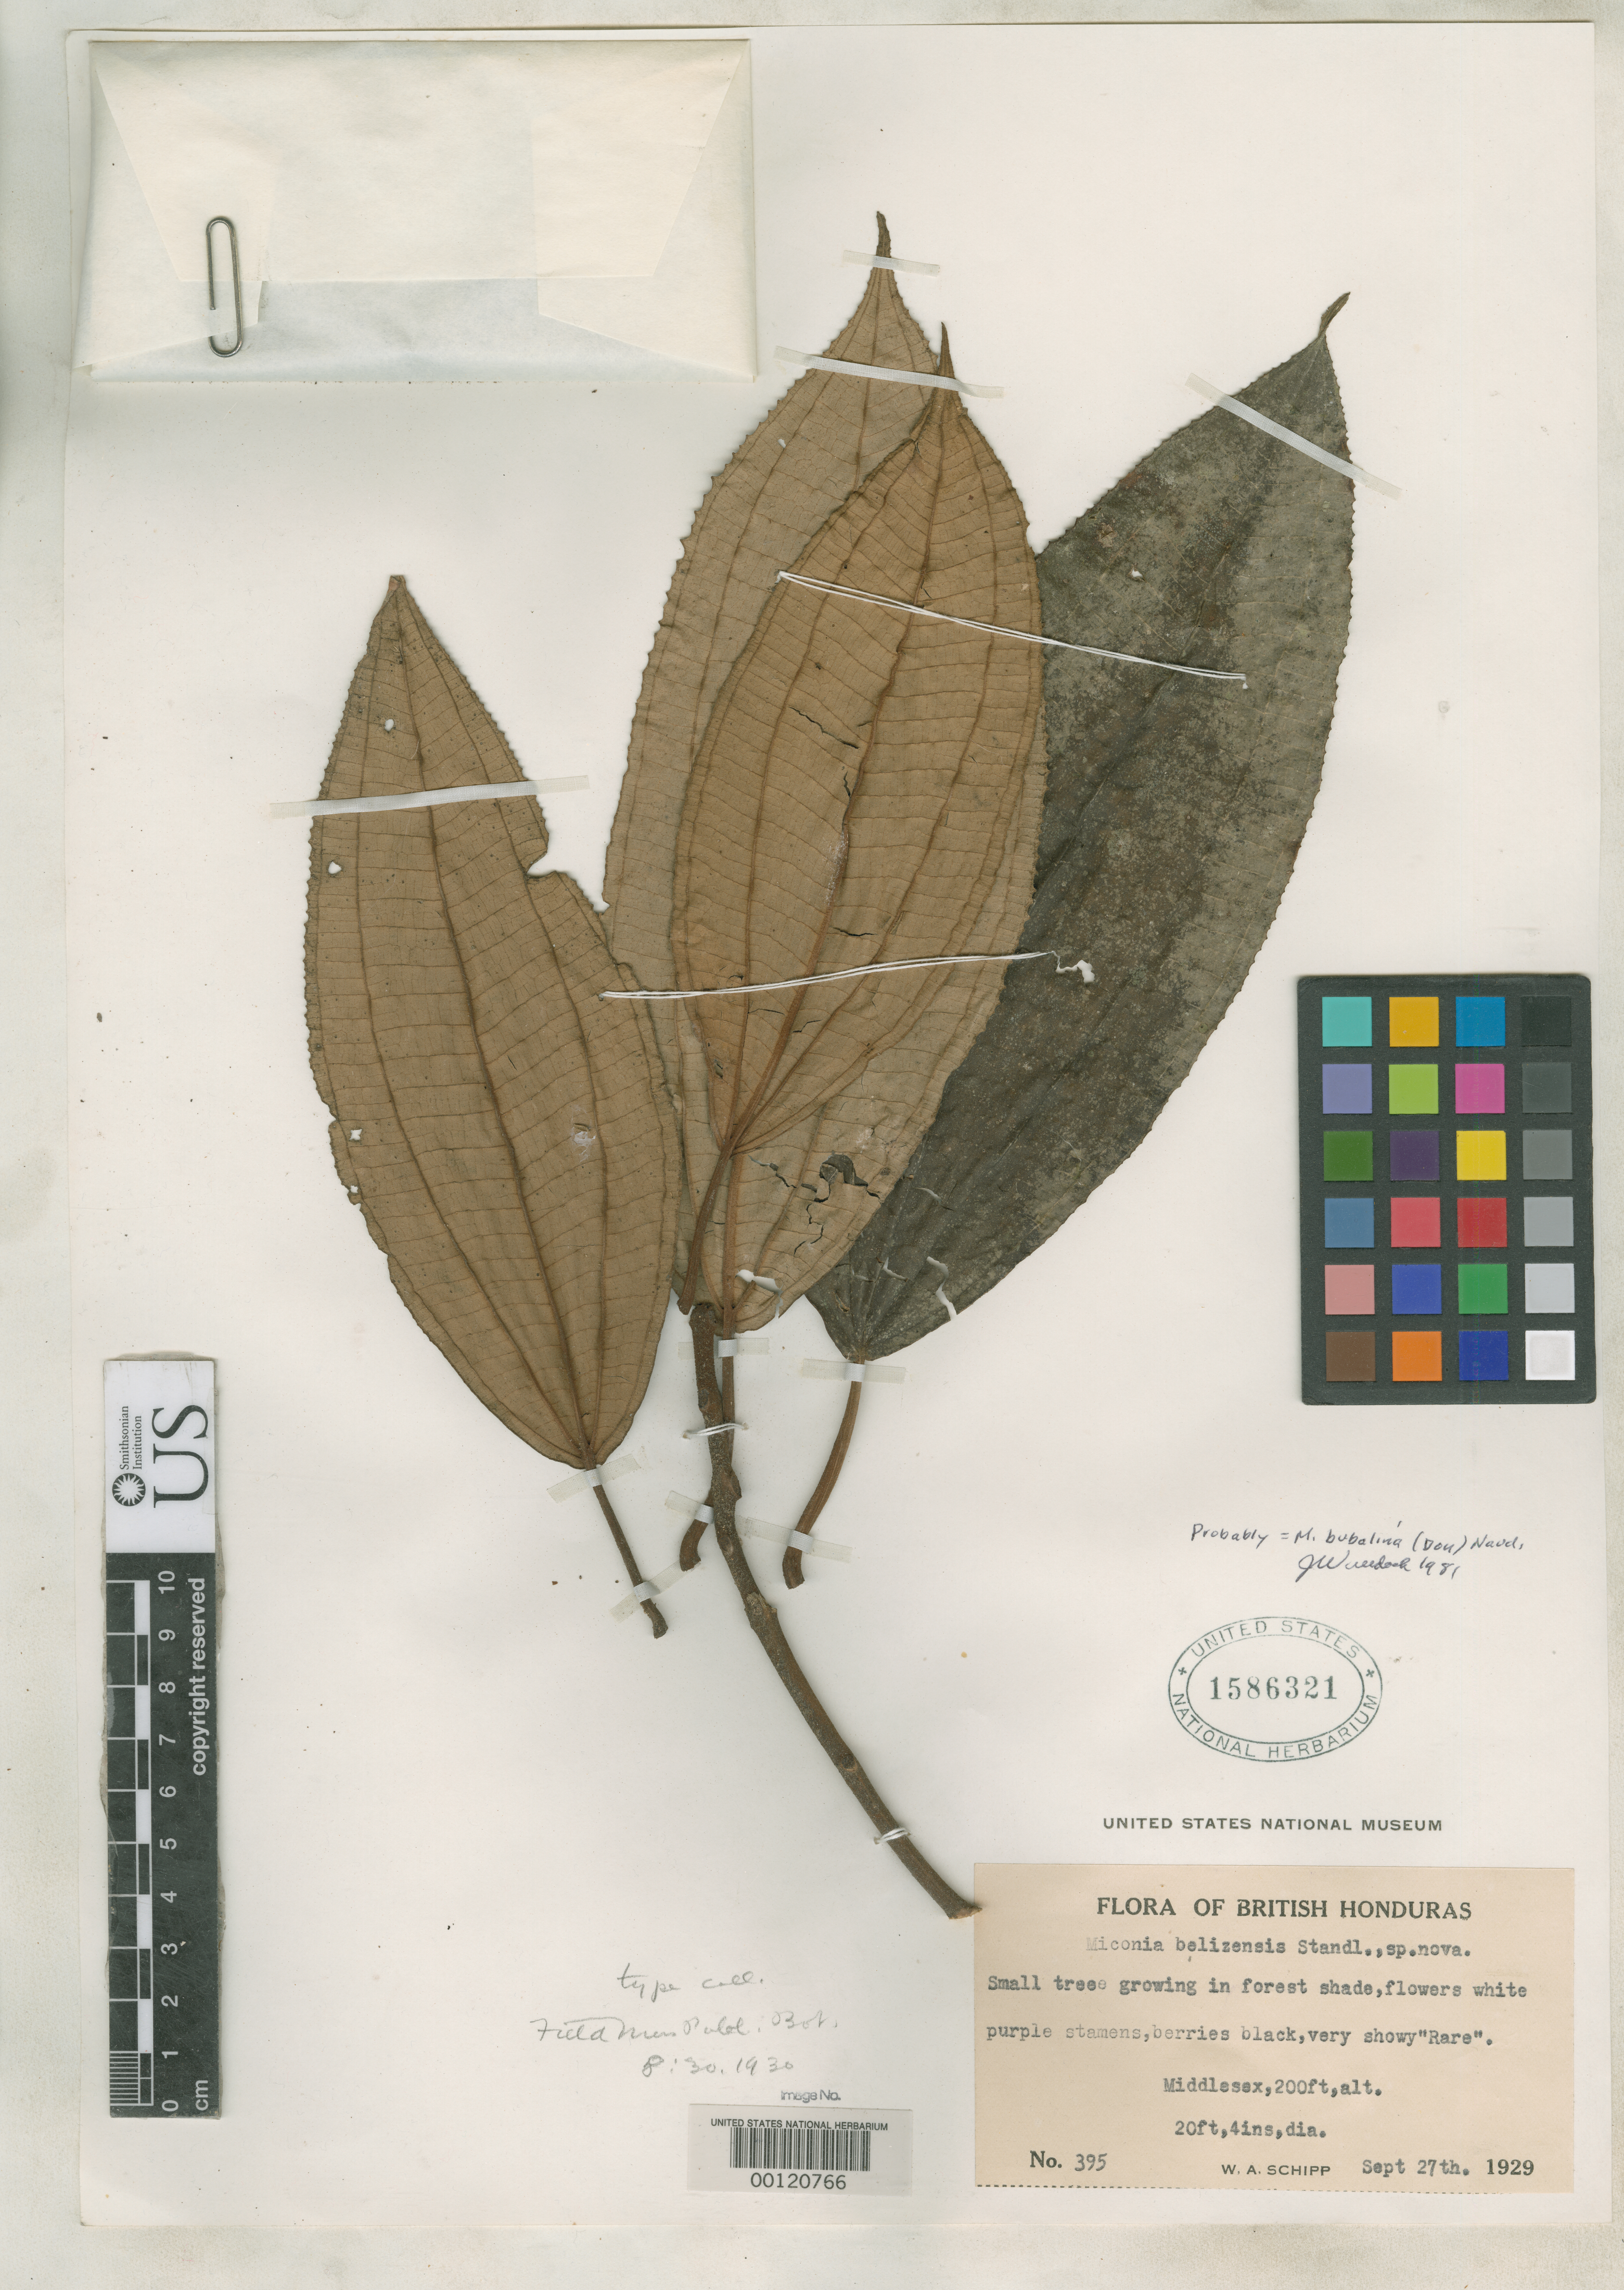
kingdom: Plantae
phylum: Tracheophyta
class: Magnoliopsida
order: Myrtales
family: Melastomataceae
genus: Miconia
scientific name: Miconia belizensis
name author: Standl.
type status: Isotype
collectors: W. Schipp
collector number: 395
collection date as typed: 27 Sep 1929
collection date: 1929-09-27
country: Belize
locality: Middlesex.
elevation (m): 61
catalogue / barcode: US 1586321